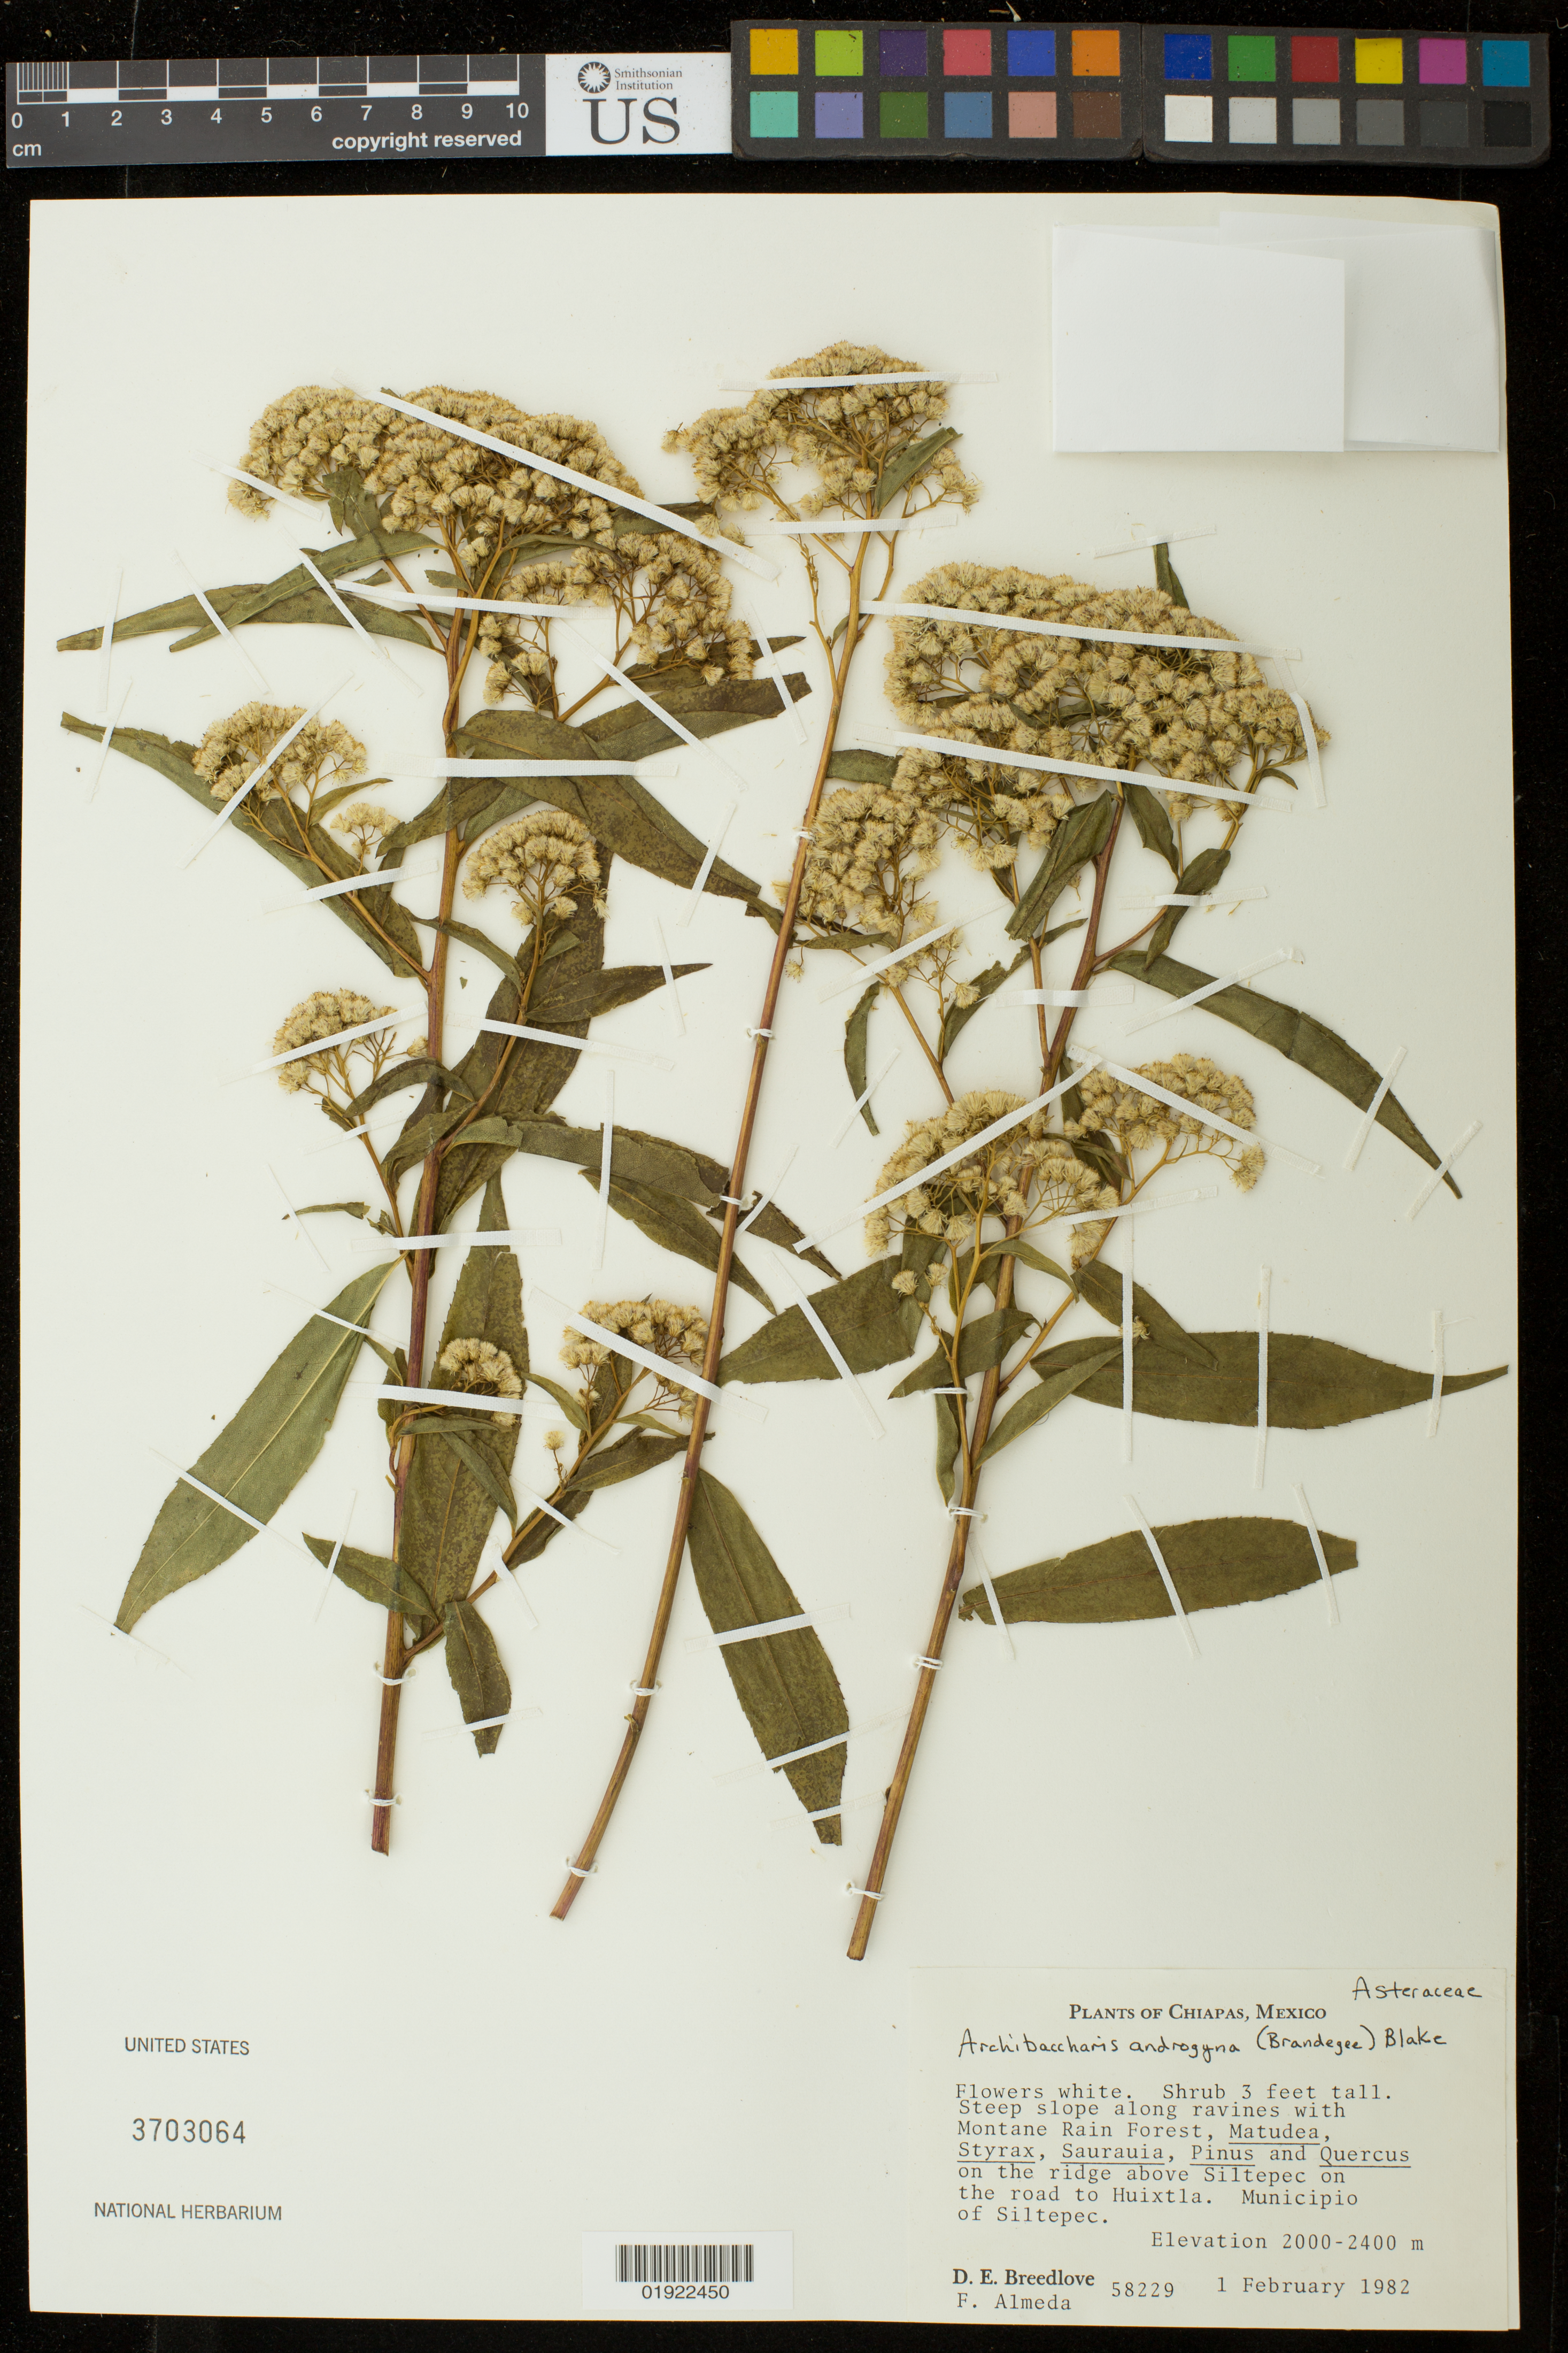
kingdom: Plantae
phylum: Tracheophyta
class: Magnoliopsida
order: Asterales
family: Asteraceae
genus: Archibaccharis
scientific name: Archibaccharis androgyna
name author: (Brandegee) S.F. Blake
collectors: D. E. Breedlove & F. Almeda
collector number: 58229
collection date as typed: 1 February 1982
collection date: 1982-02-01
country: Mexico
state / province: Chiapas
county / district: Siltepec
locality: on the ridge above Siltepec on the road to Huixtla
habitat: steep slope along ravines with montane rainforest, Matudea, Styrax, Saurauia, Pinus and Quercus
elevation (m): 2000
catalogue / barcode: US 3703064